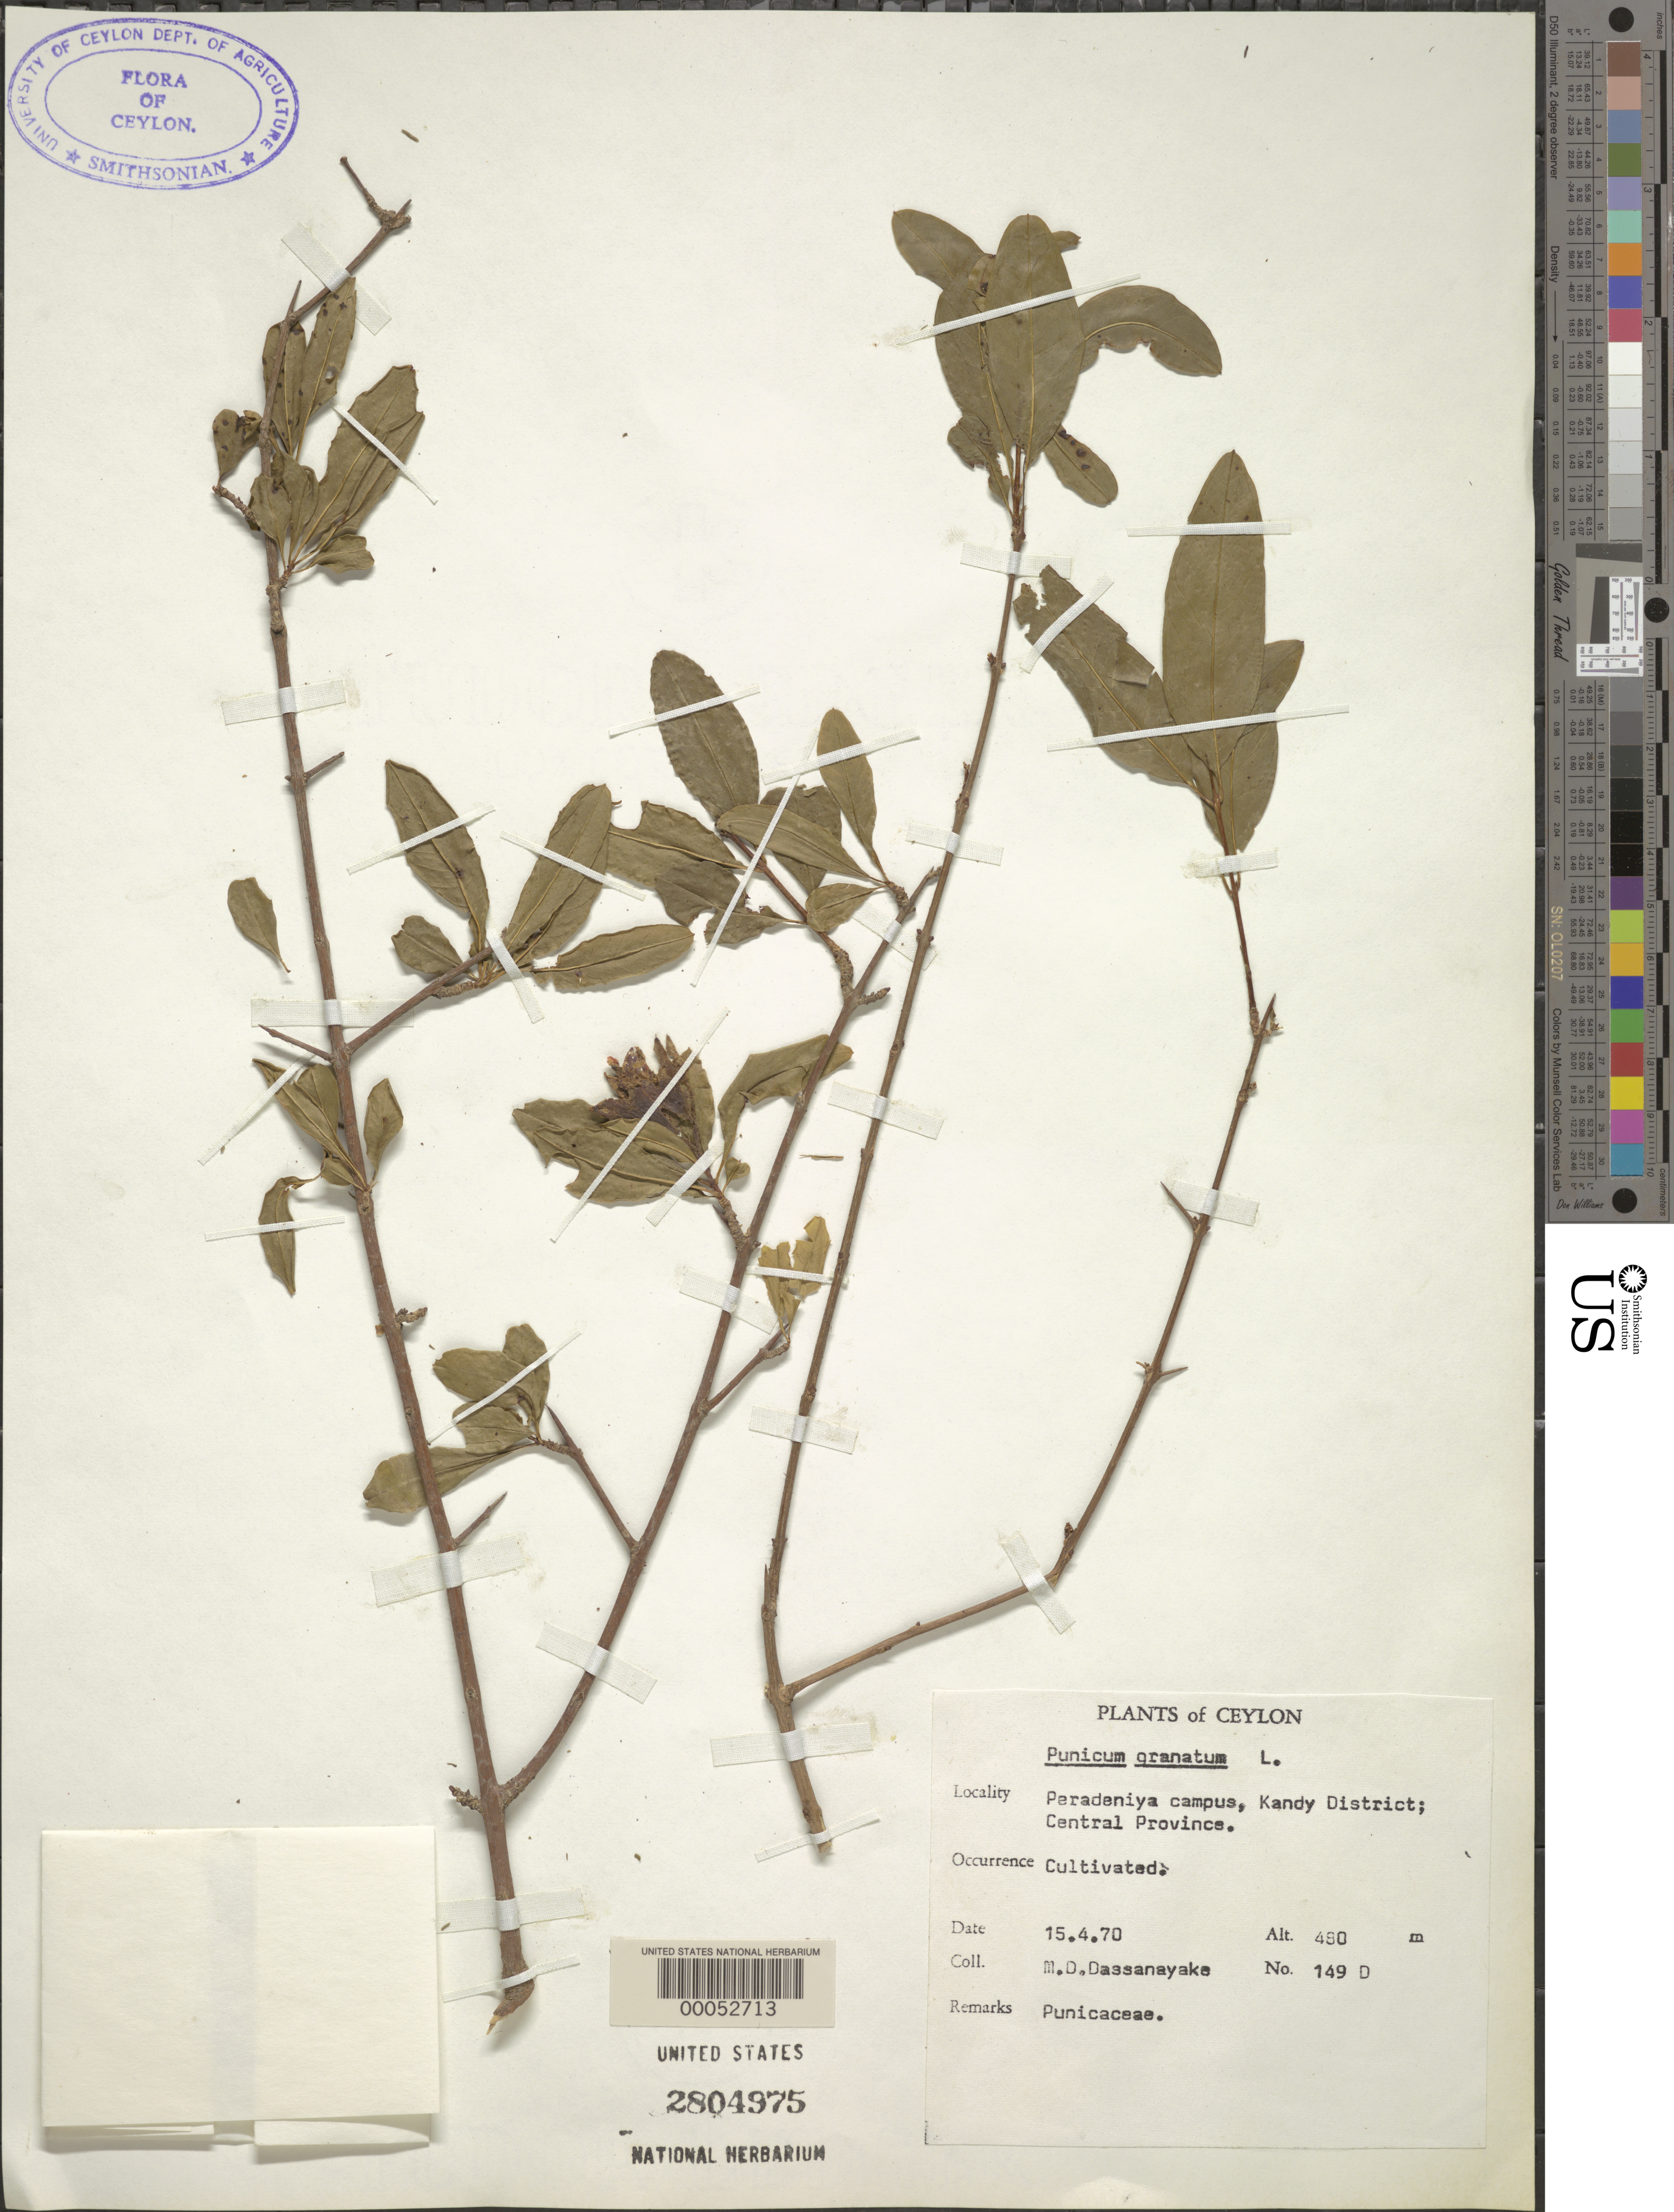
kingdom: Plantae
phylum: Tracheophyta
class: Magnoliopsida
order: Myrtales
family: Lythraceae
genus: Punica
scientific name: Punica granatum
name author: L.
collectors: M. Dassanayake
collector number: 149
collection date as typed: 15 Apr 1970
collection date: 1970-04-15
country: Sri Lanka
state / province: Central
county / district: Kandy Dist.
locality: Peradeniya campus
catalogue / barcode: US 2804975